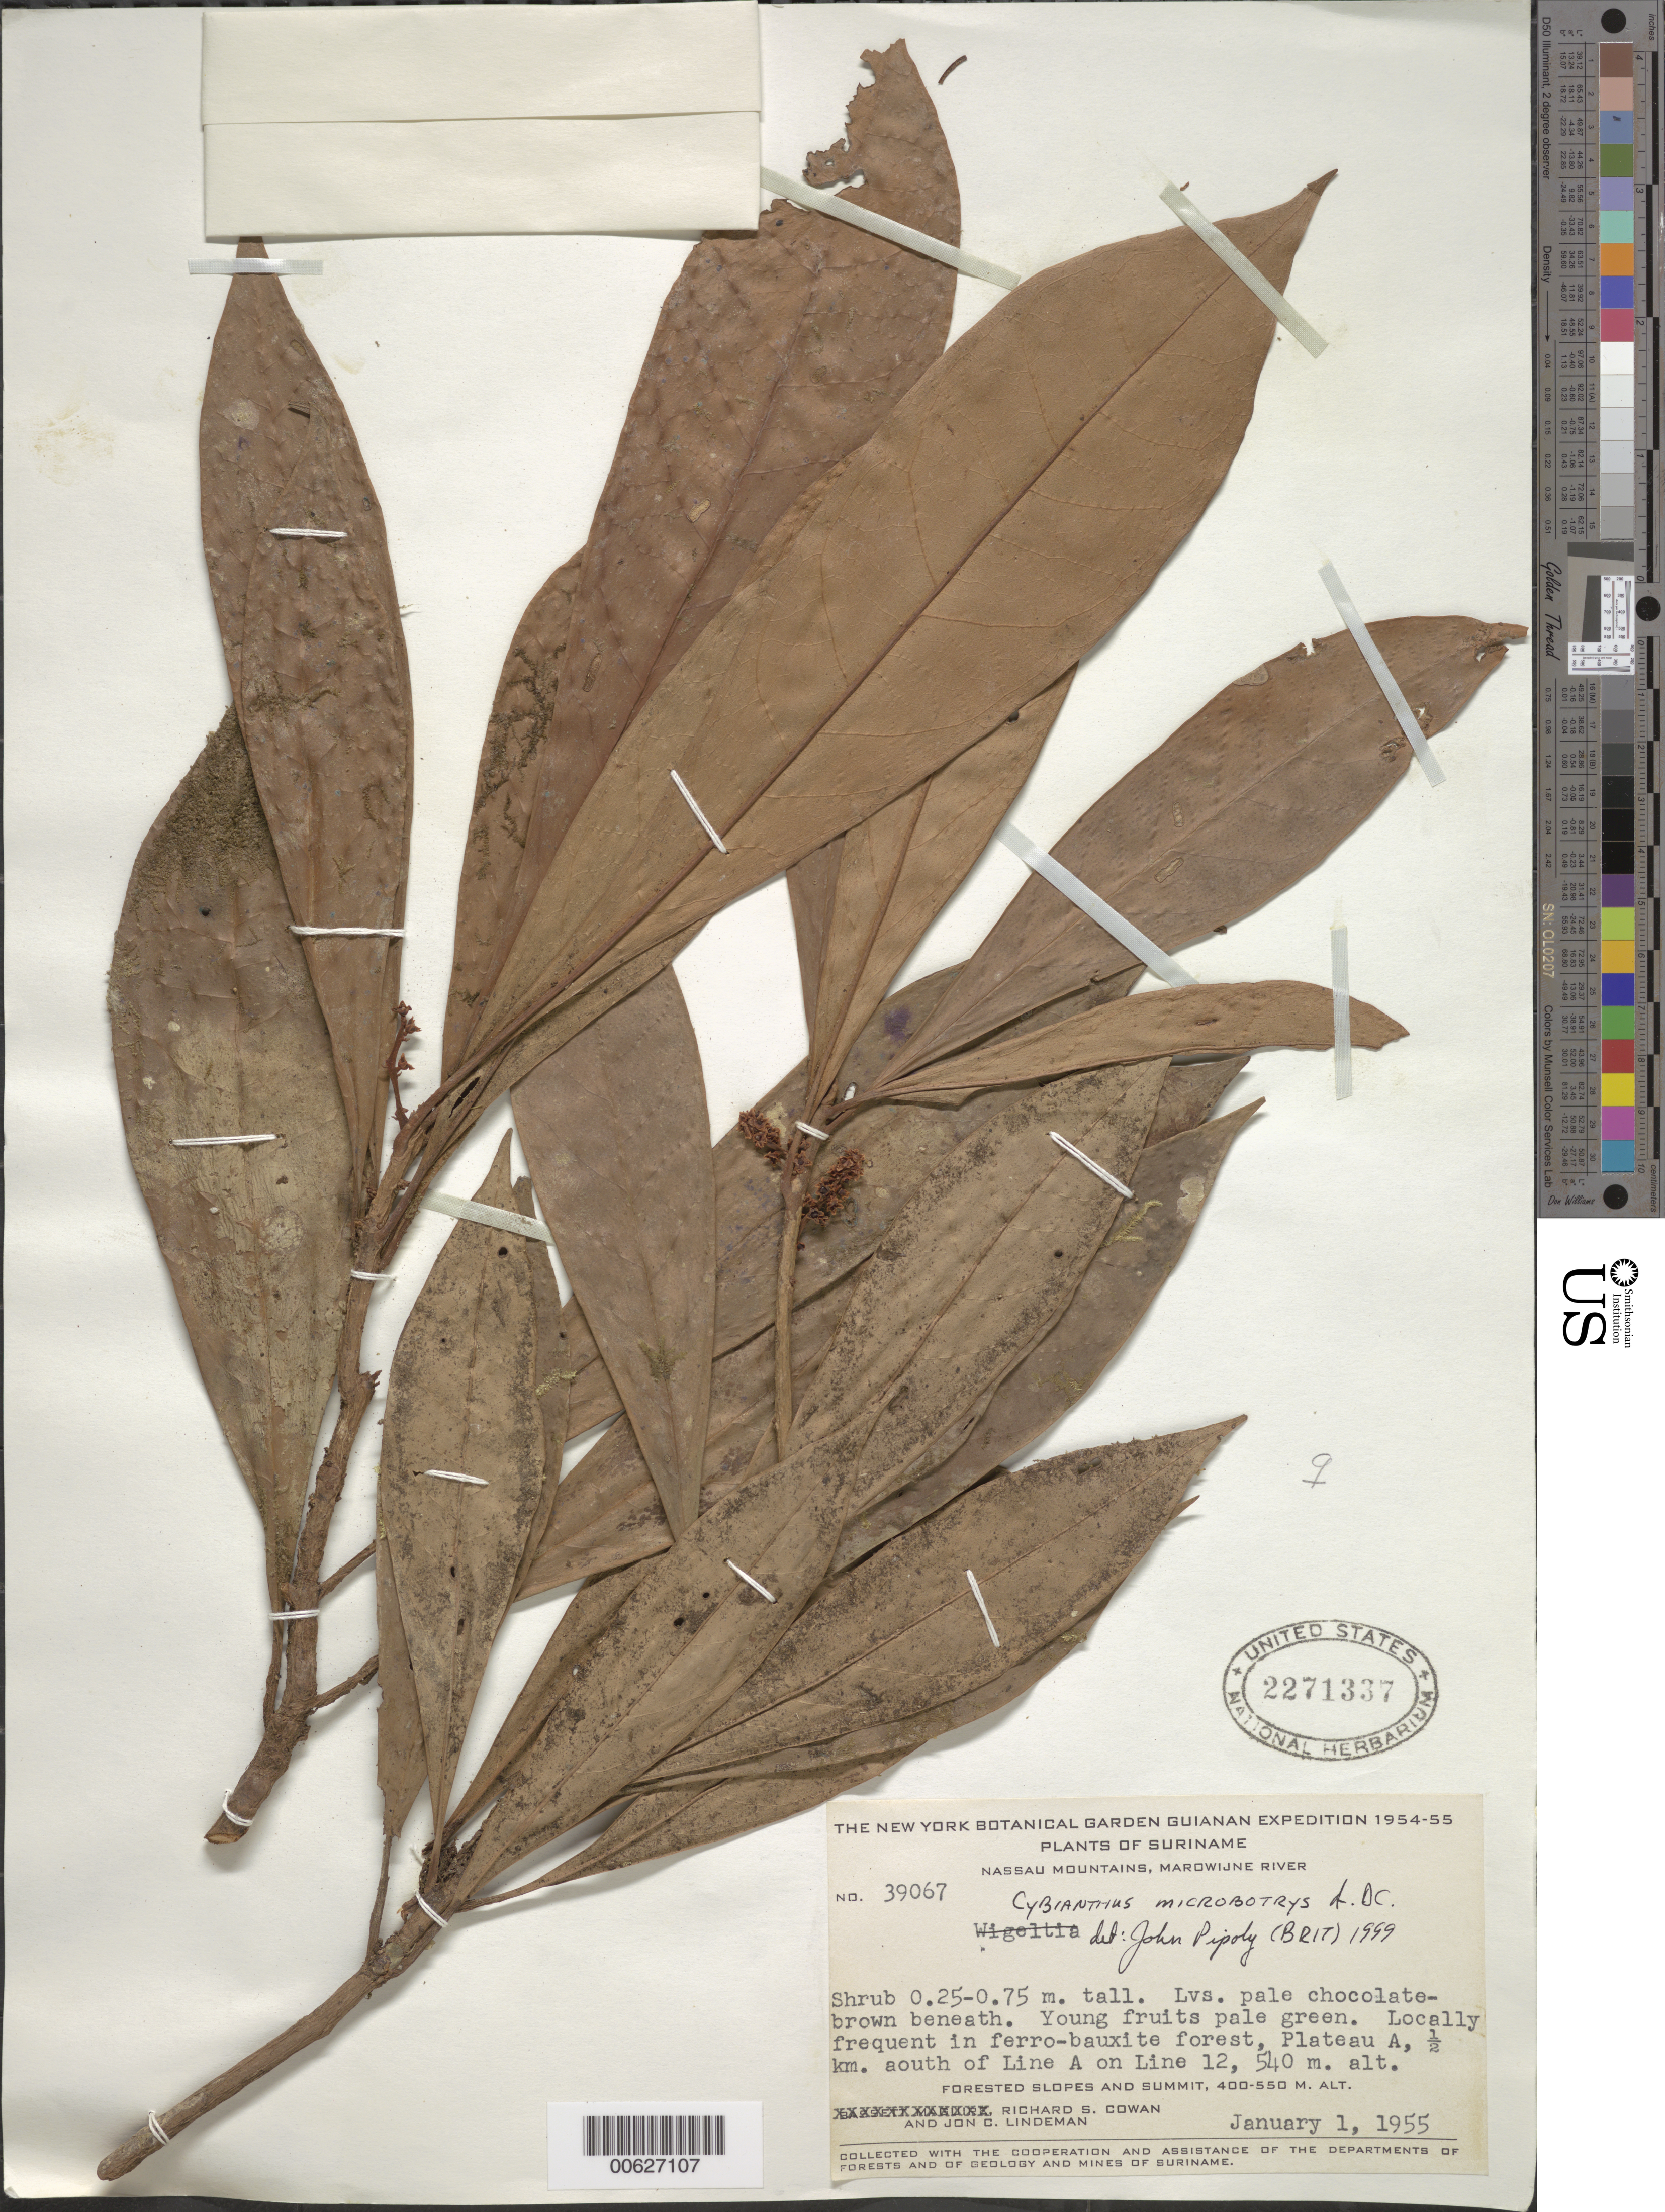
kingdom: Plantae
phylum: Tracheophyta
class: Magnoliopsida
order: Ericales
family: Primulaceae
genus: Cybianthus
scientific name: Cybianthus microbotrys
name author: A. DC.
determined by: Pipoly, J. J., III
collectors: R. S. Cowan & J. C. Lindeman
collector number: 39067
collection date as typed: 1-Jan-55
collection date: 1955-01-01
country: Suriname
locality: Nassau Mts., Marowijne R., Plateau A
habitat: Marshy area in ferro-bauxite forest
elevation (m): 540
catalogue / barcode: US 2271337